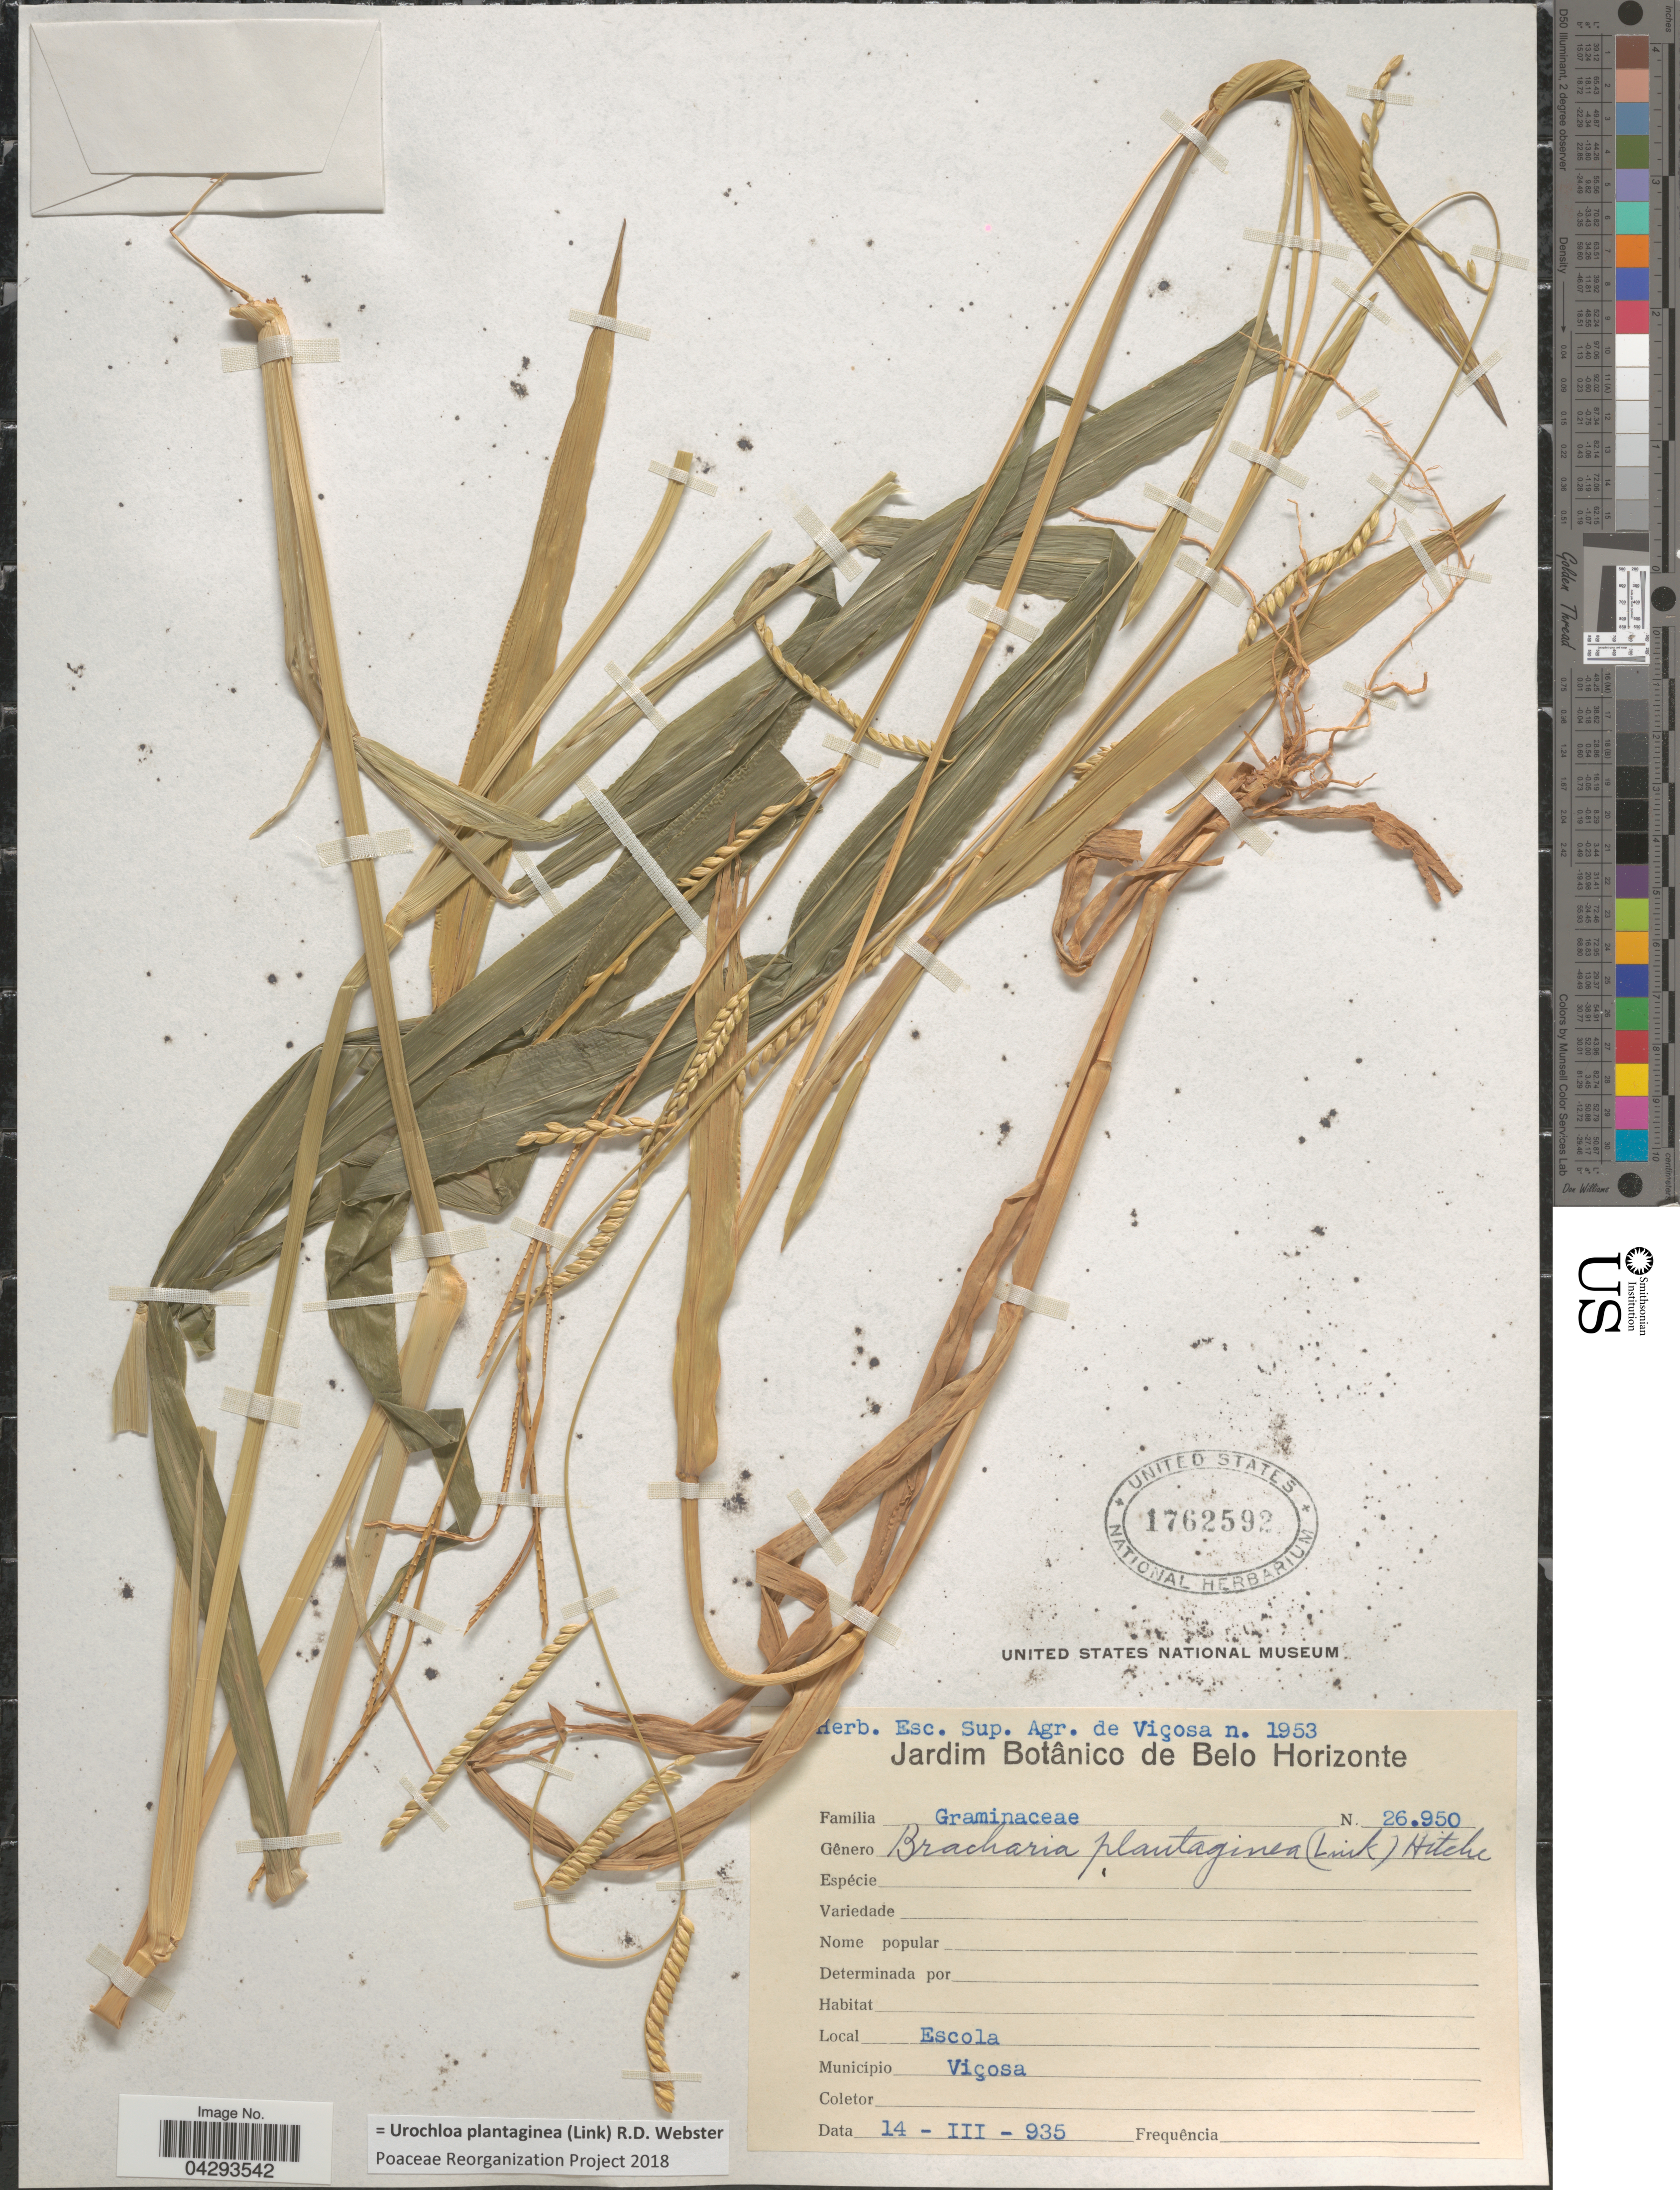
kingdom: Plantae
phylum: Tracheophyta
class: Liliopsida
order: Poales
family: Poaceae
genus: Urochloa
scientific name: Urochloa plantaginea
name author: (Link) R.D. Webster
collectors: Ex herb. Esc. Sup. Agr. de Viçosa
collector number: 1953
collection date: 1935-03-14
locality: Escola. Município Viçosa.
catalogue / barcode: US 1762592